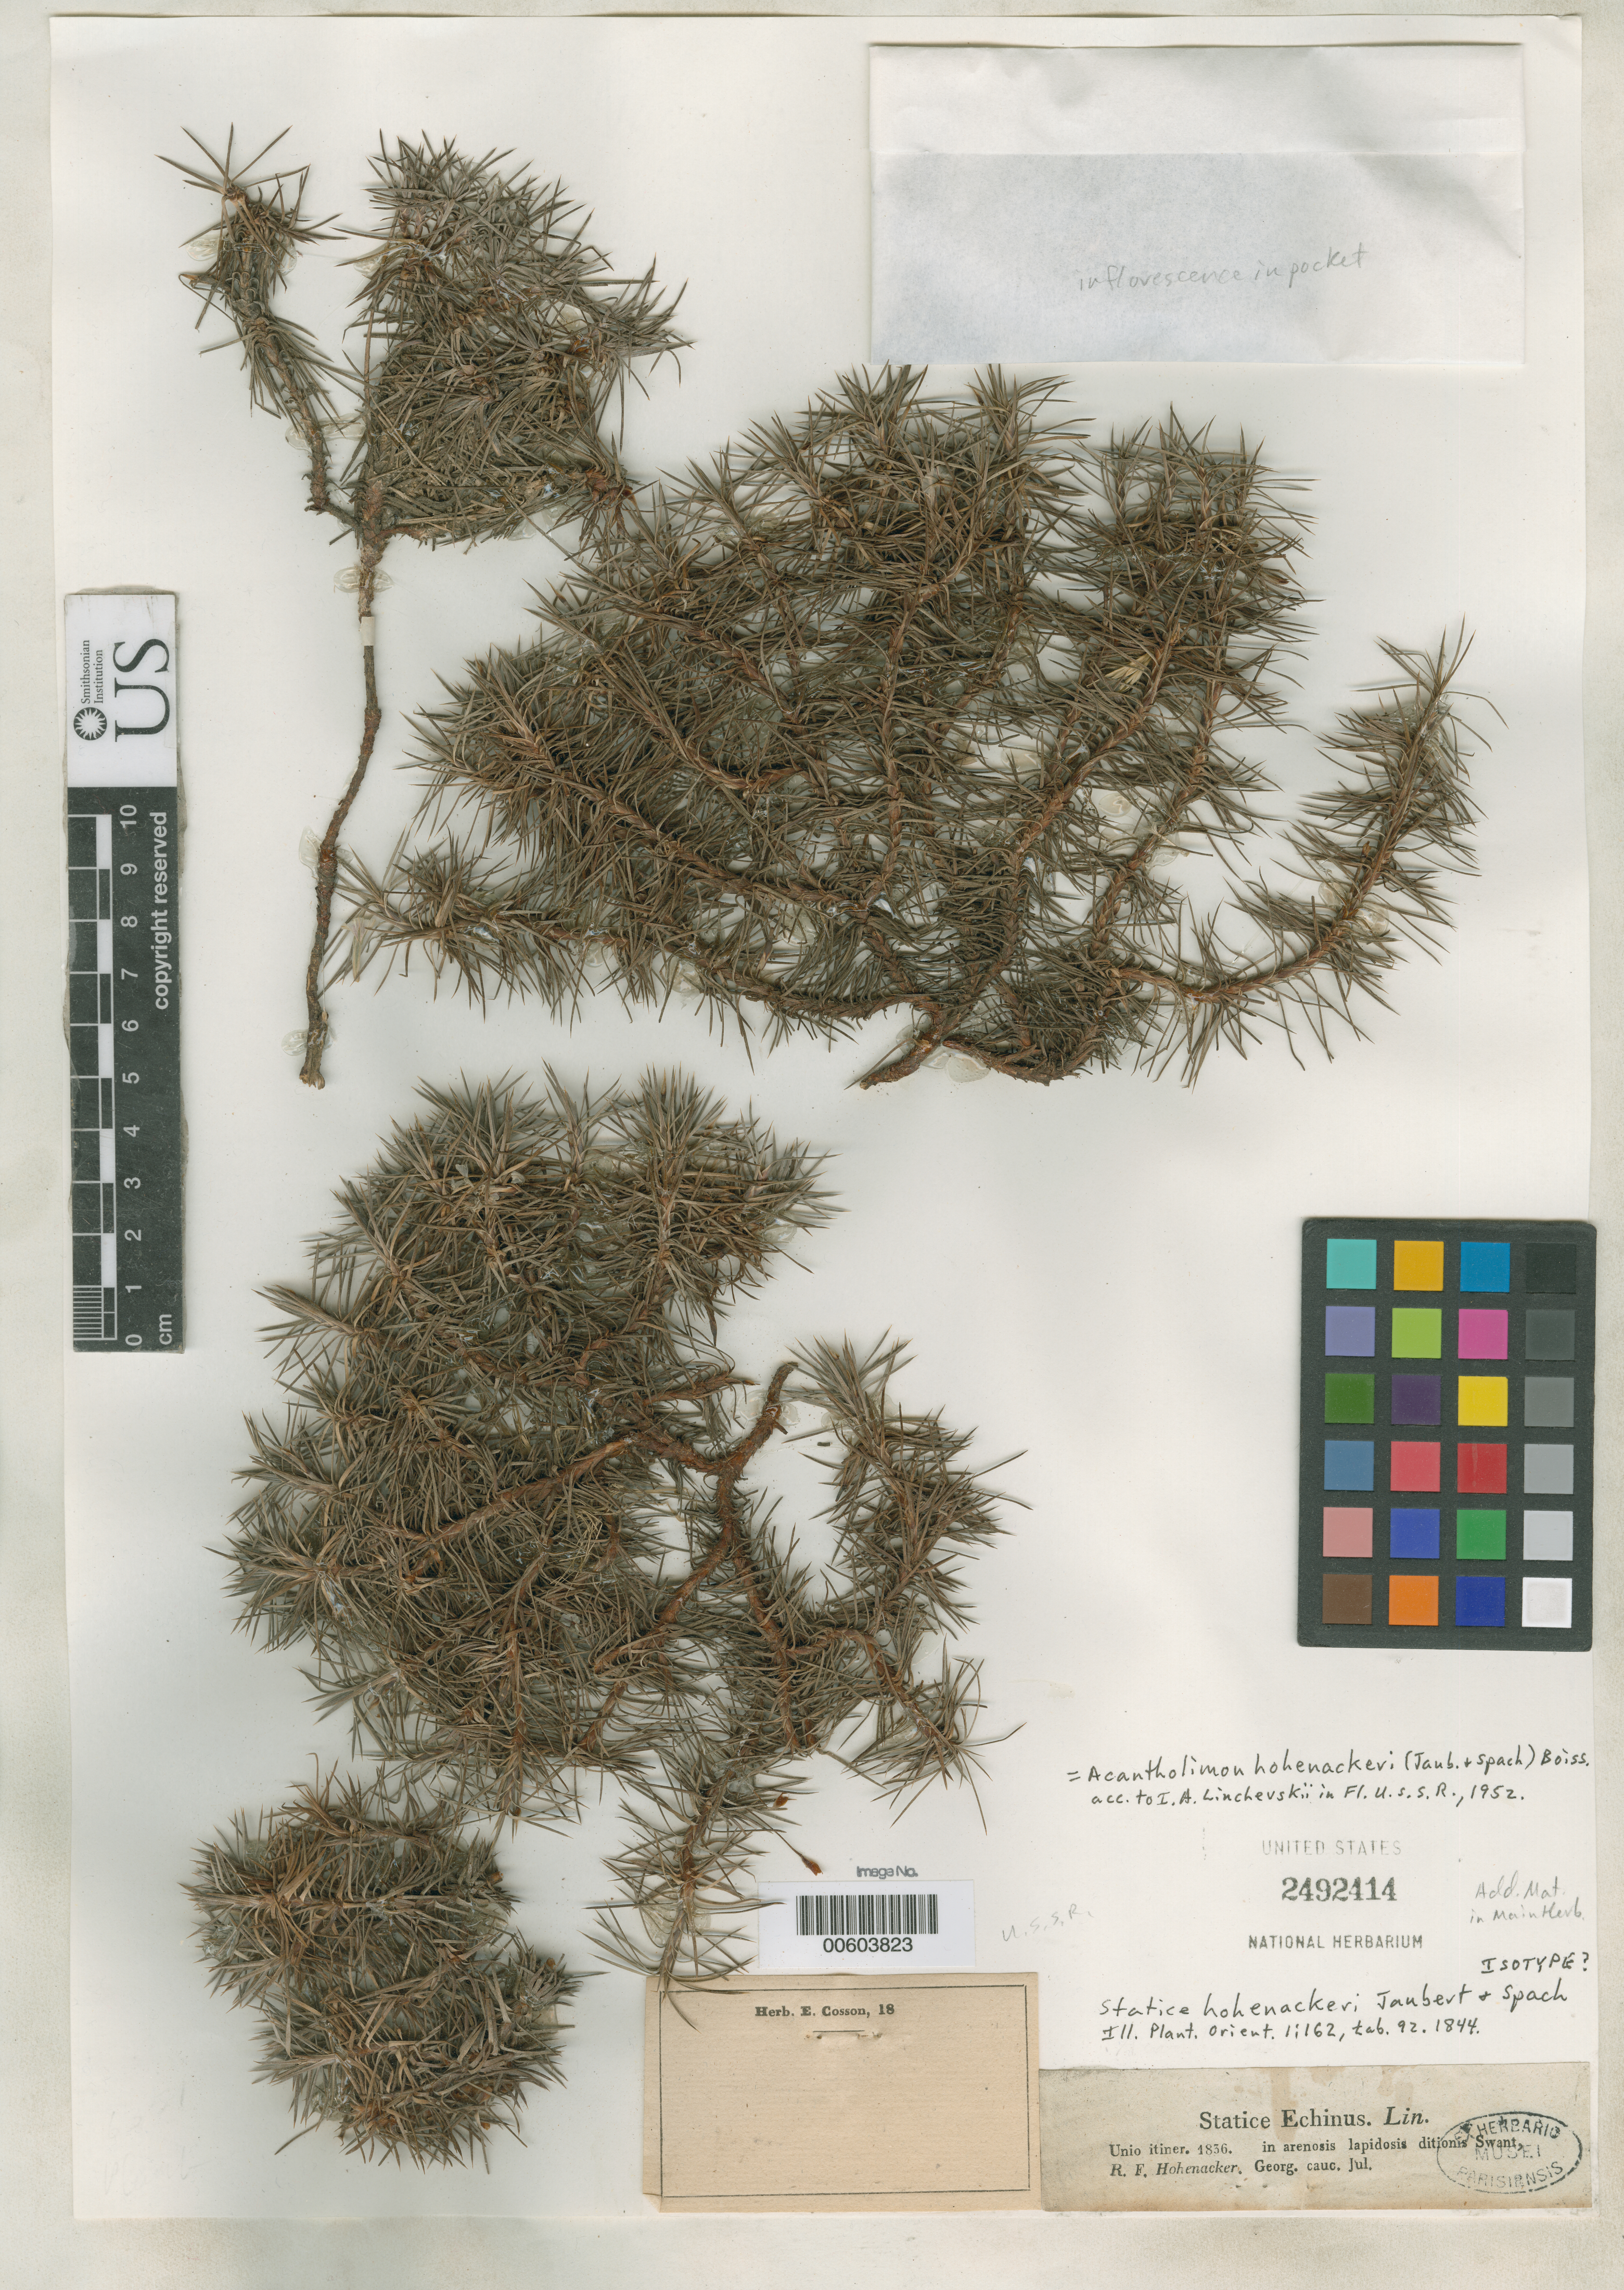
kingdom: Plantae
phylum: Tracheophyta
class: Magnoliopsida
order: Caryophyllales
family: Plumbaginaceae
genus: Statice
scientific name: Statice hohenackeri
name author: Jaubert & Spach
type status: Possible Isotype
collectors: R. F. Hohenacker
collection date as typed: Jul 1836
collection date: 1836-07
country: Georgia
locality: In arenosis lapidosis ditionis Swant, Georg. Cauc.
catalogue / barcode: US 2492414